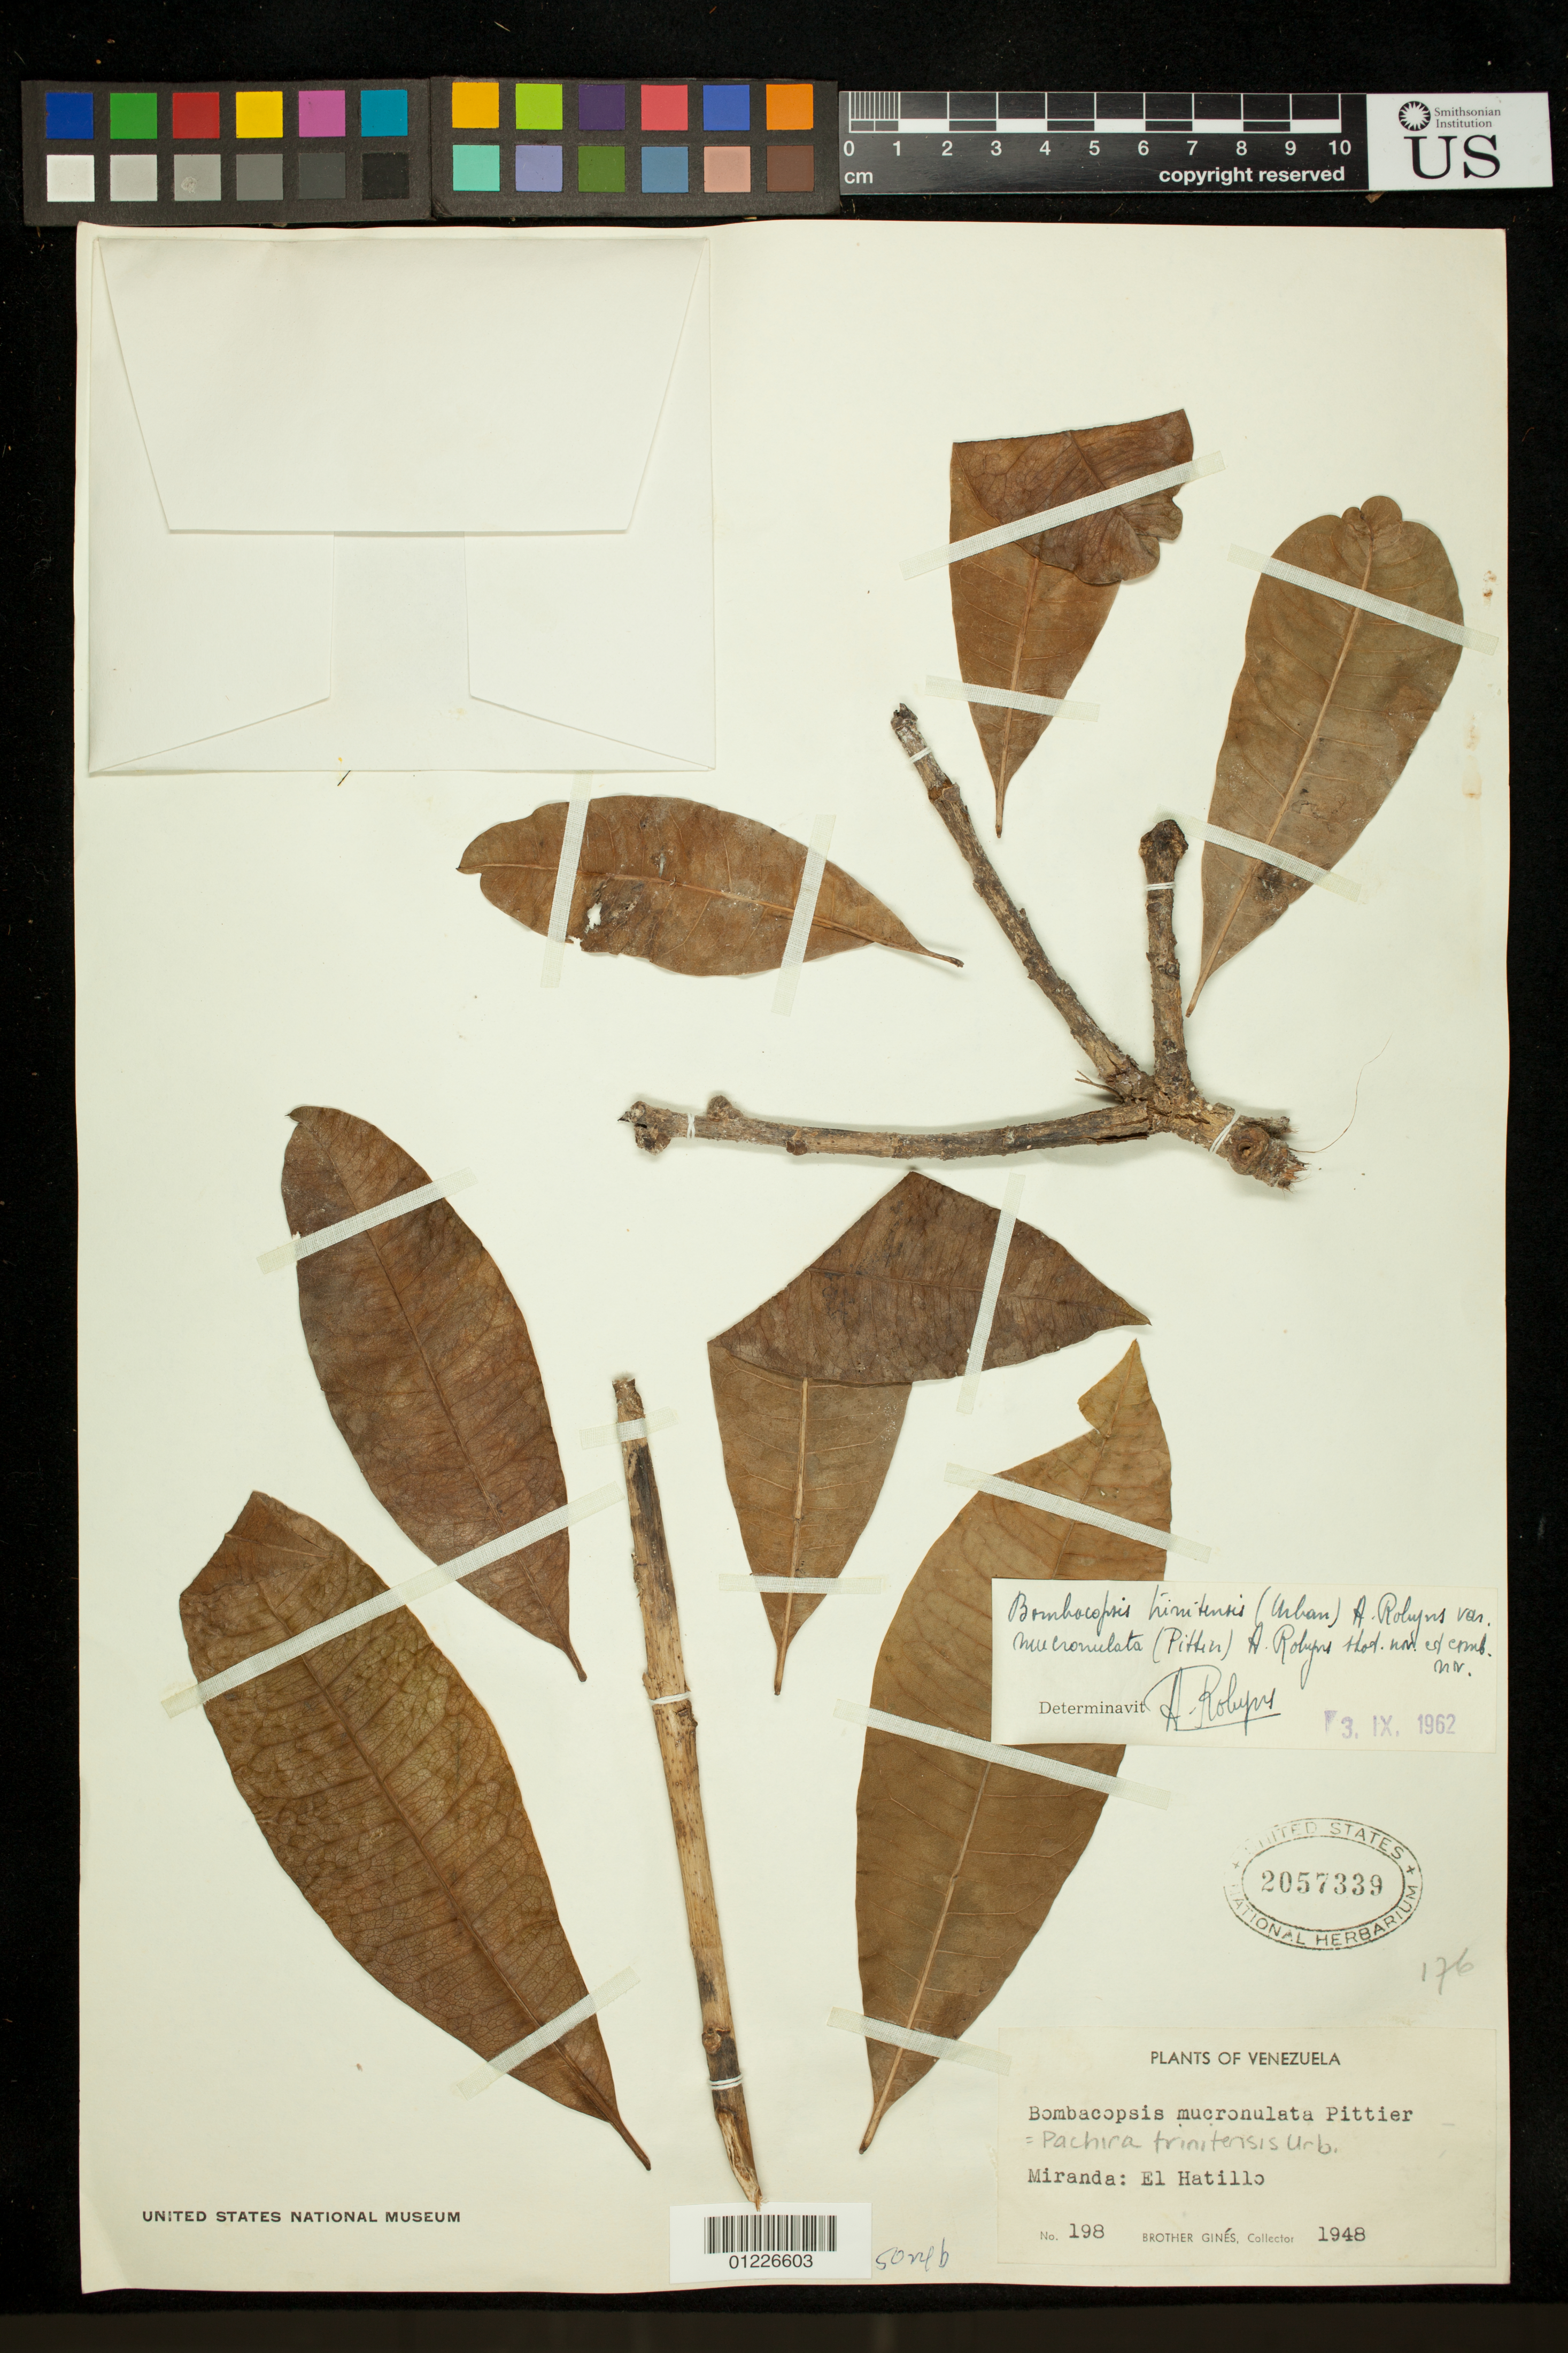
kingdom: Plantae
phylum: Tracheophyta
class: Magnoliopsida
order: Malvales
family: Malvaceae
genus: Pachira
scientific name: Pachira trinitensis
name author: Urb.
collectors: Bro. Gines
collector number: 198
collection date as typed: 1948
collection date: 1948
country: Venezuela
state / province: Miranda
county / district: El Hatillo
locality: El Hatillo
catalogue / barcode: US 2057339